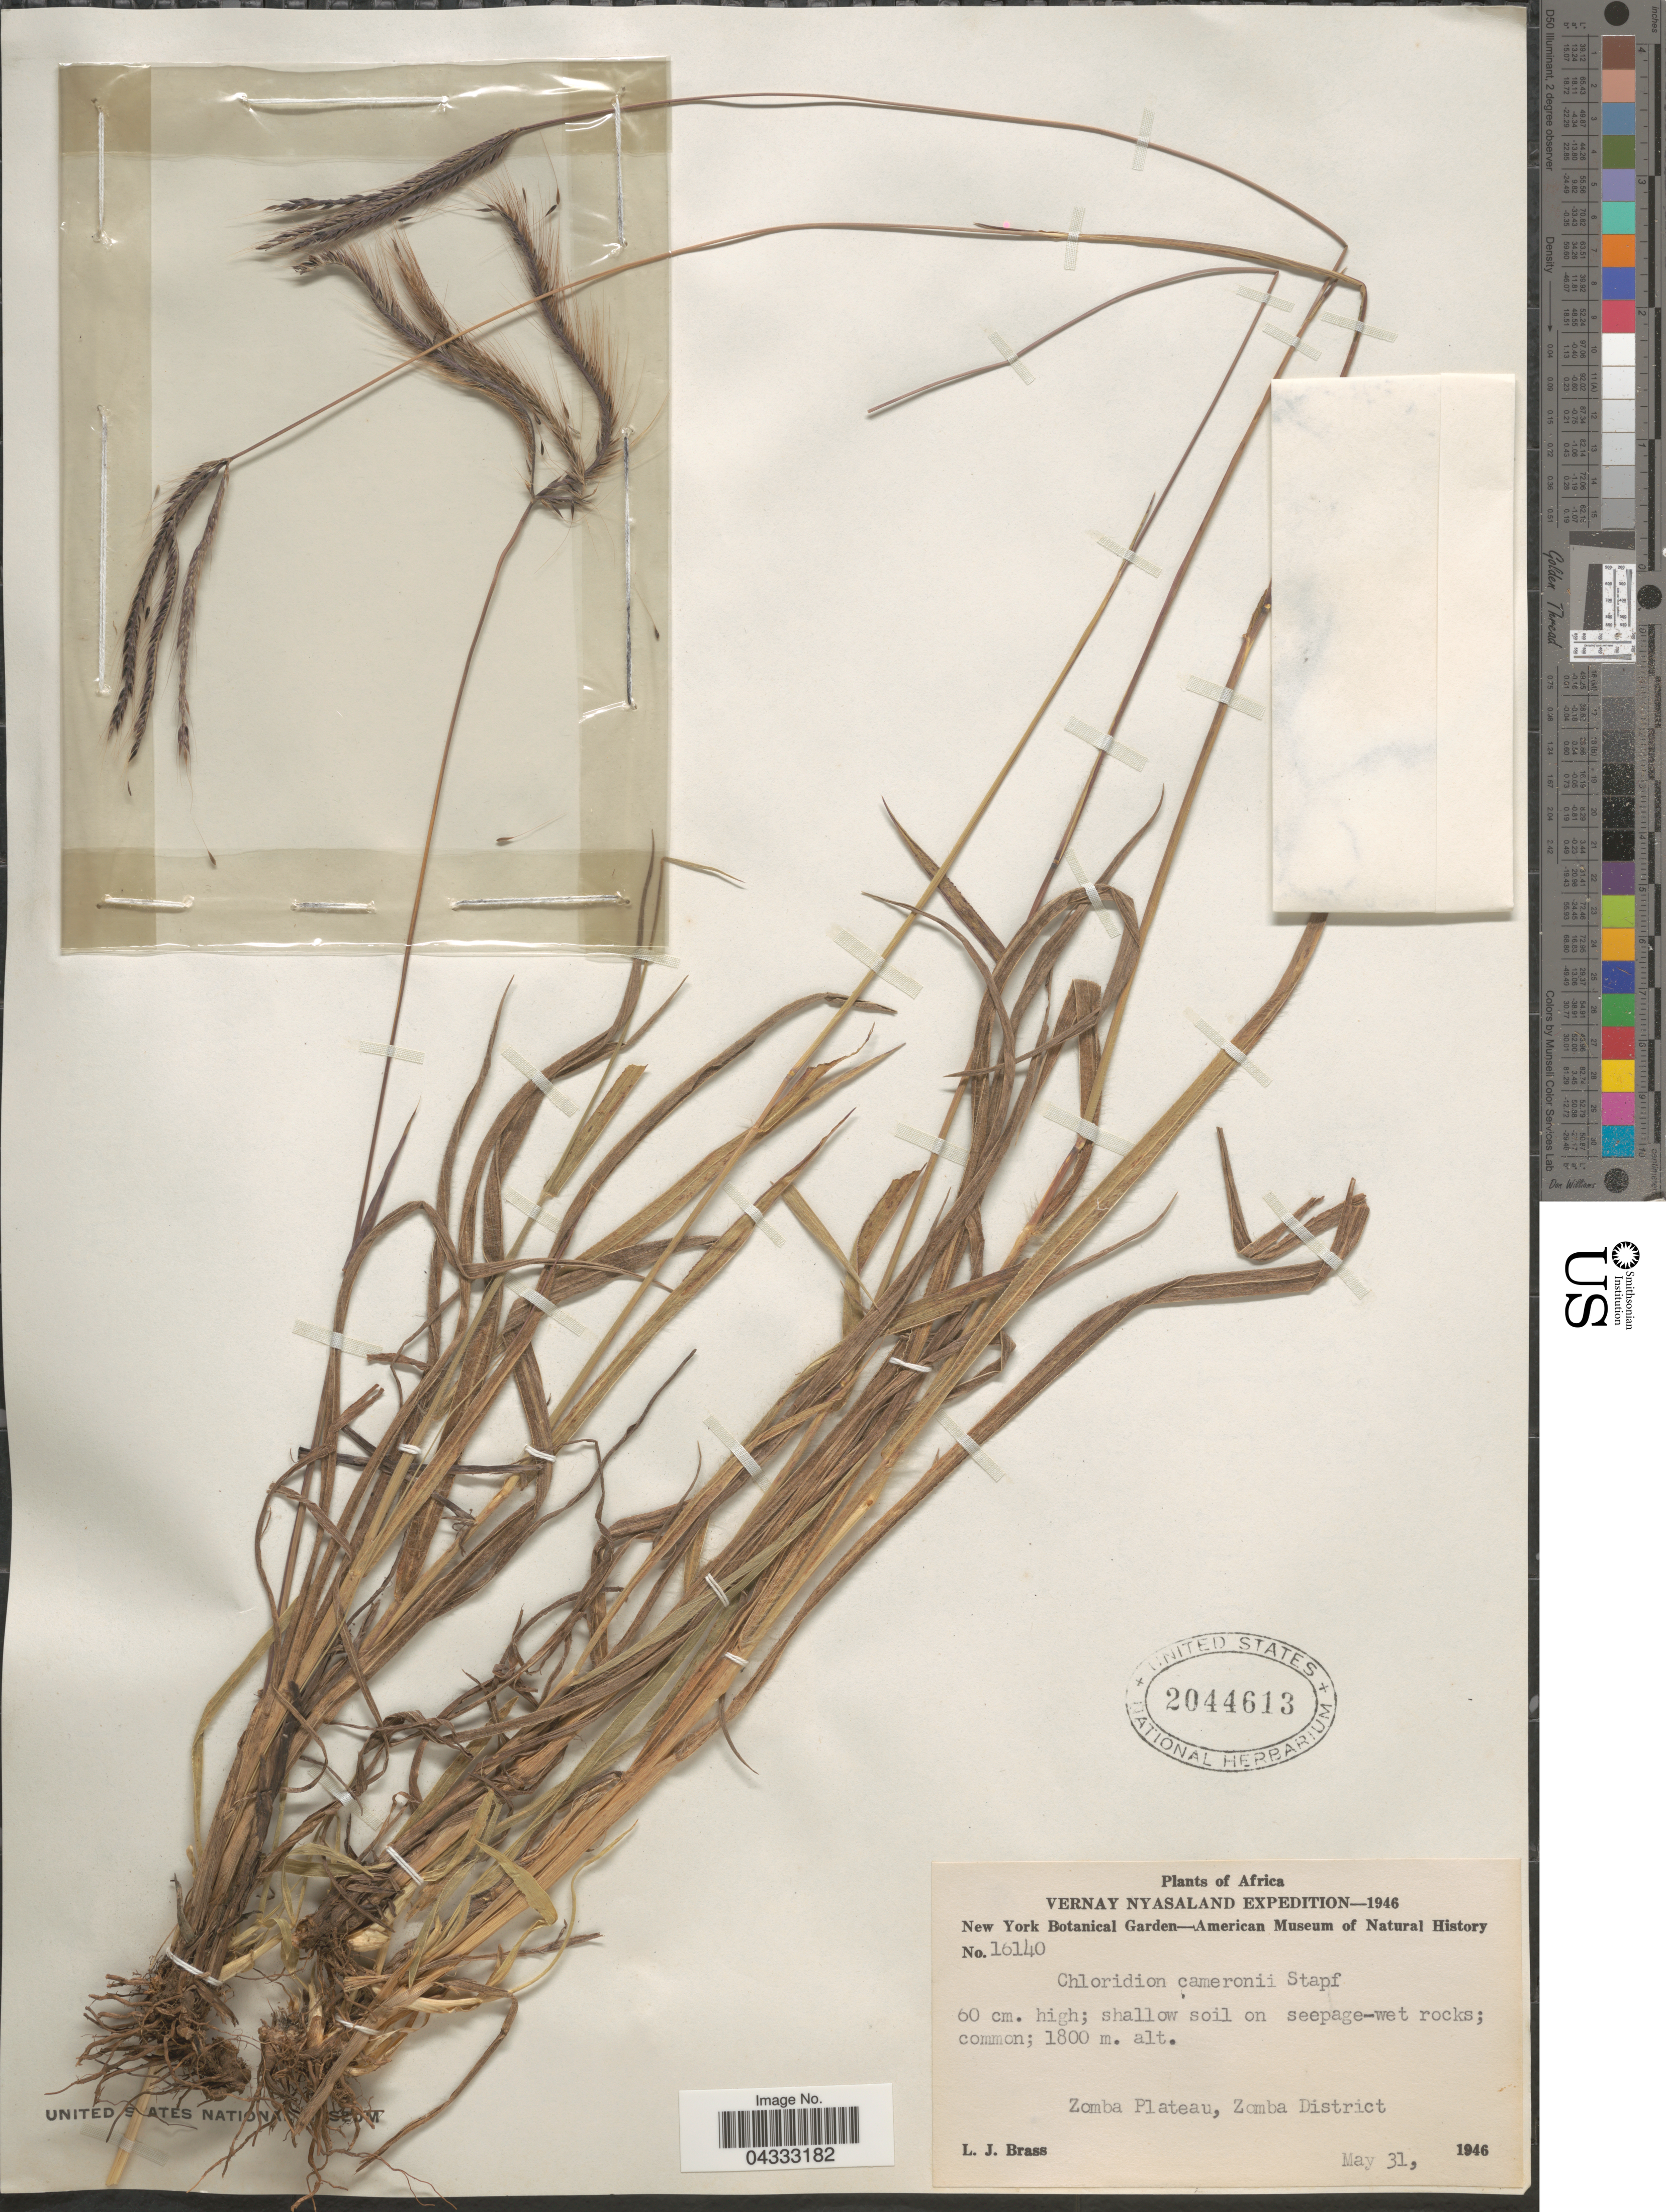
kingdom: Plantae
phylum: Tracheophyta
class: Liliopsida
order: Poales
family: Poaceae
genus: Stereochlaena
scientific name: Stereochlaena cameronii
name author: (Stapf) Pilg.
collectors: L. J. Brass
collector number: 16140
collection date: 1946-05-31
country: Malawi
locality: Vernay Nyasaland Expedition - 1946. Zomba Plateau, Zomba District.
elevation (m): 1800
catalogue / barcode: US 2044613